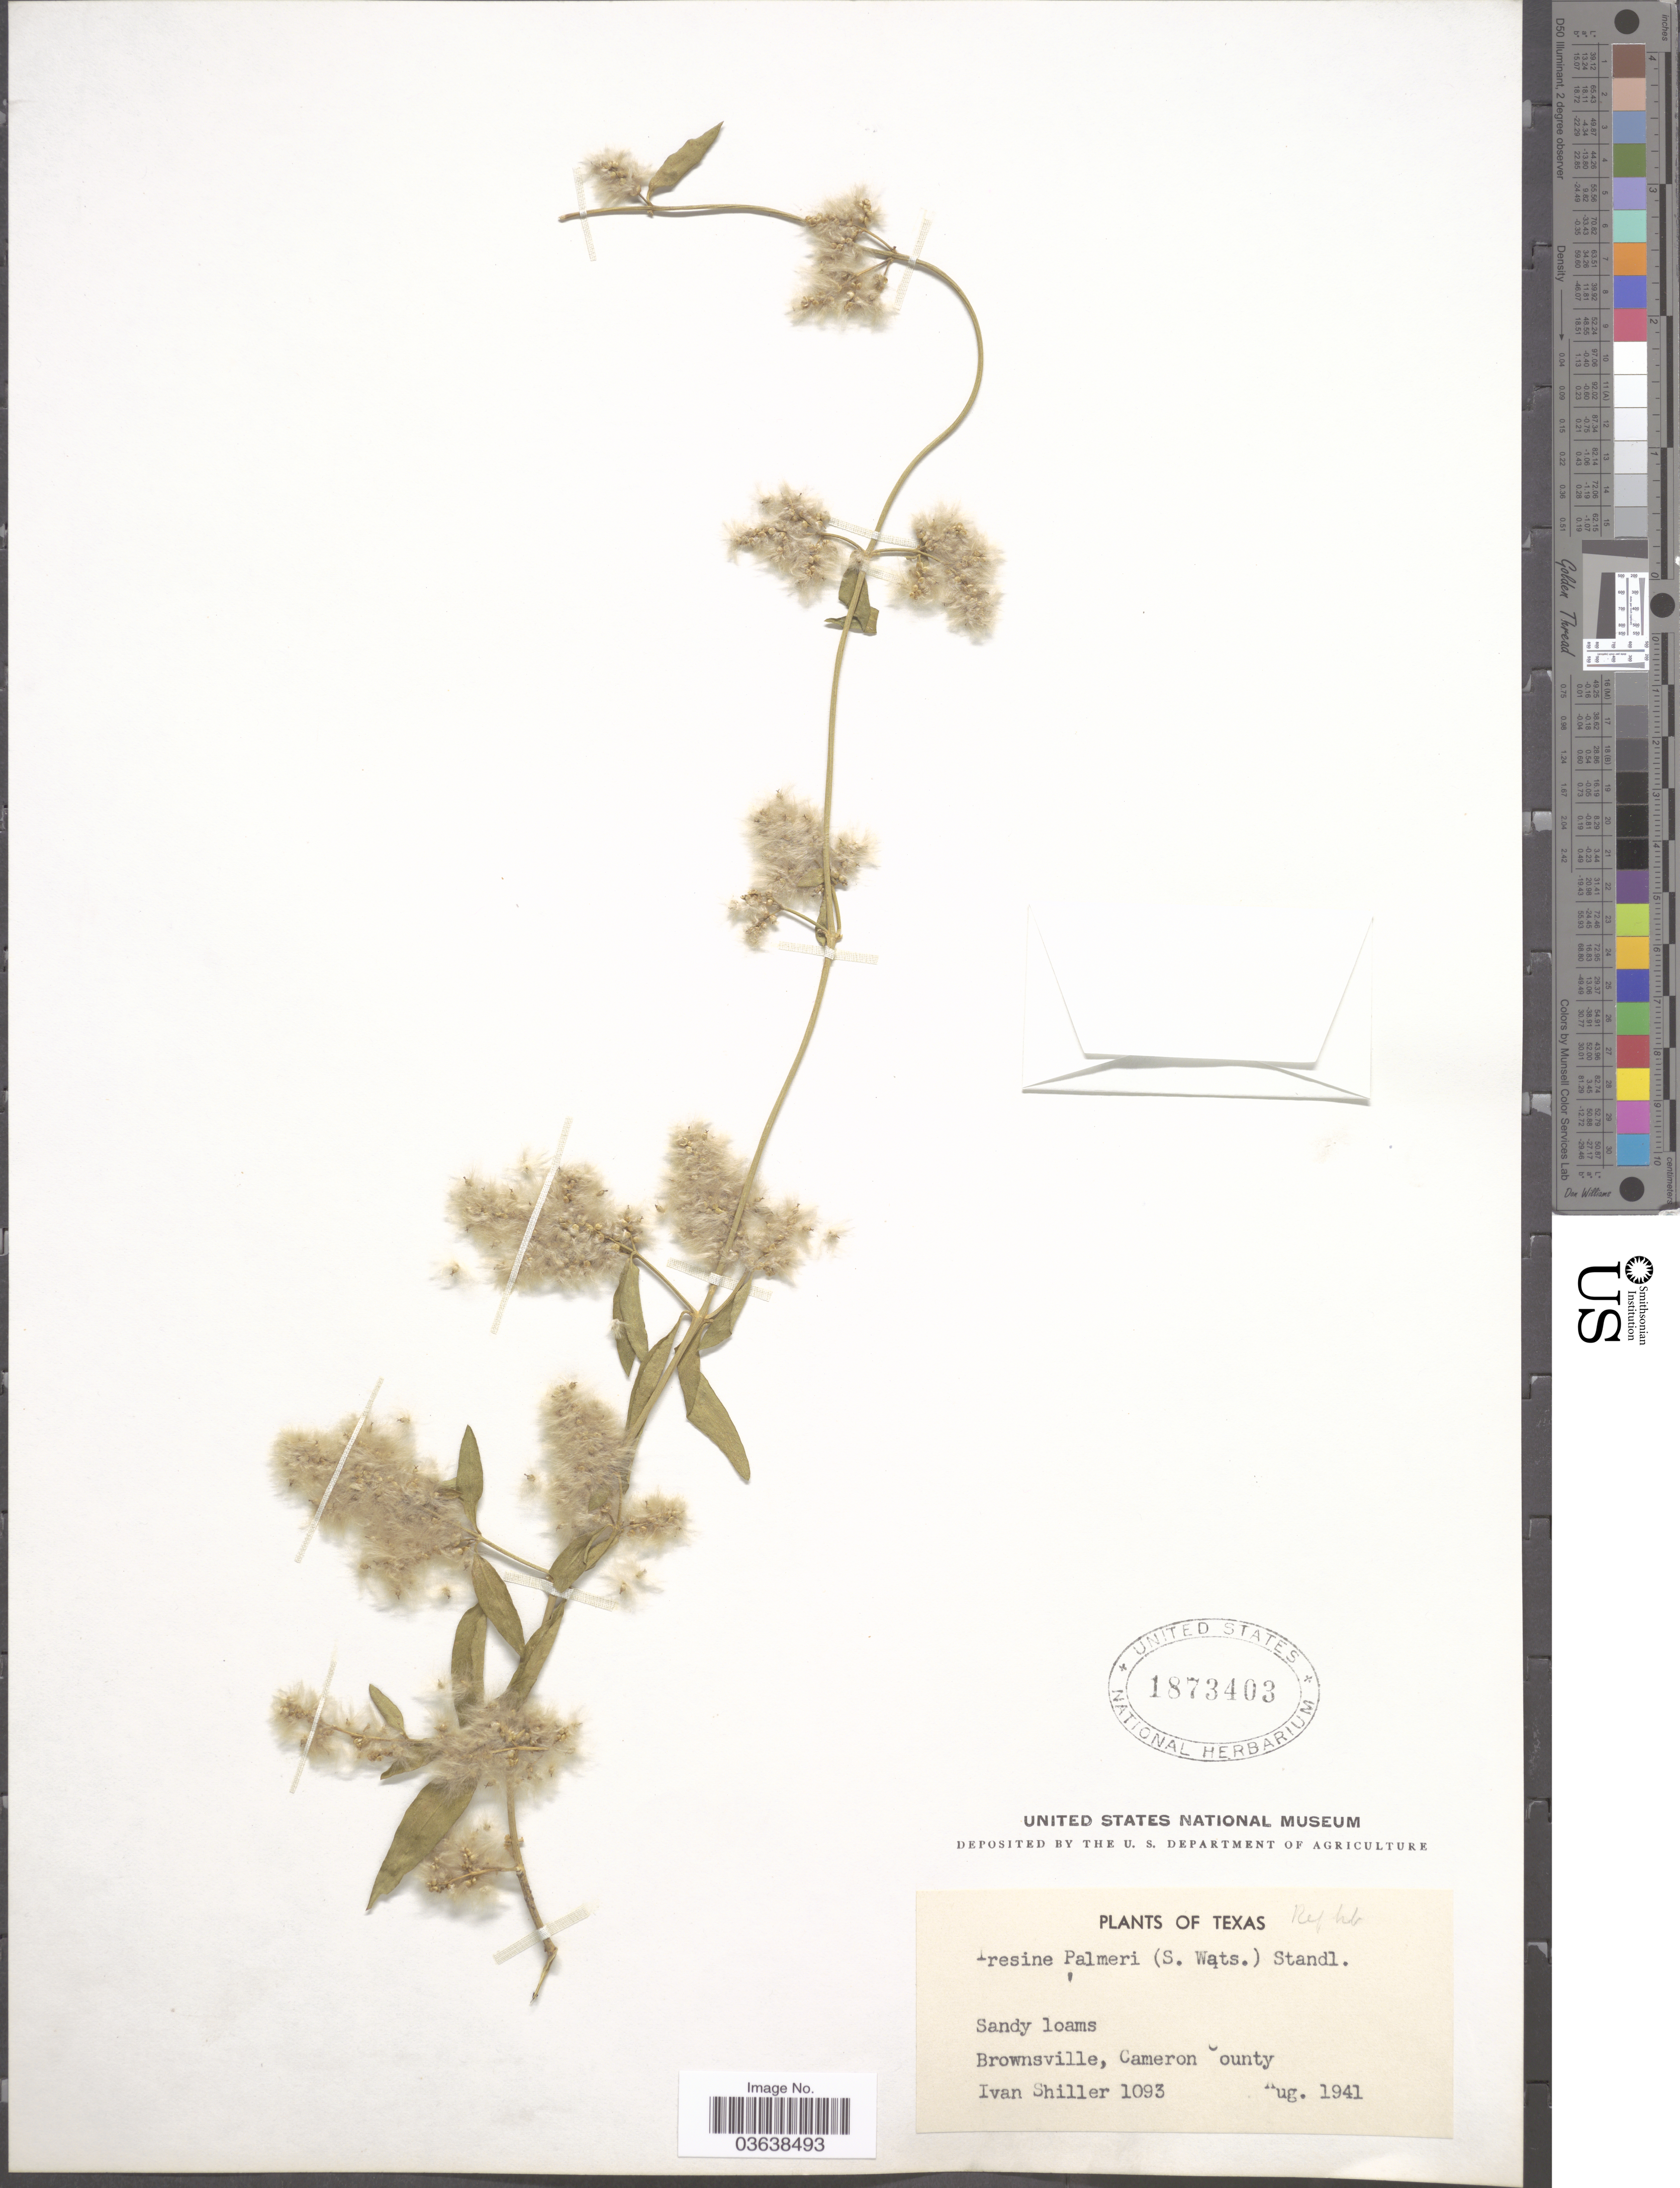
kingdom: Plantae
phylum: Tracheophyta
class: Magnoliopsida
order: Caryophyllales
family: Amaranthaceae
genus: Iresine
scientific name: Iresine palmeri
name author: (S. Watson) Standl.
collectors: I. Shiller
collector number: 1093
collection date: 1941-08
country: United States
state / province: Texas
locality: Brownsville, Cameron County.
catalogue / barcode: US 1873403